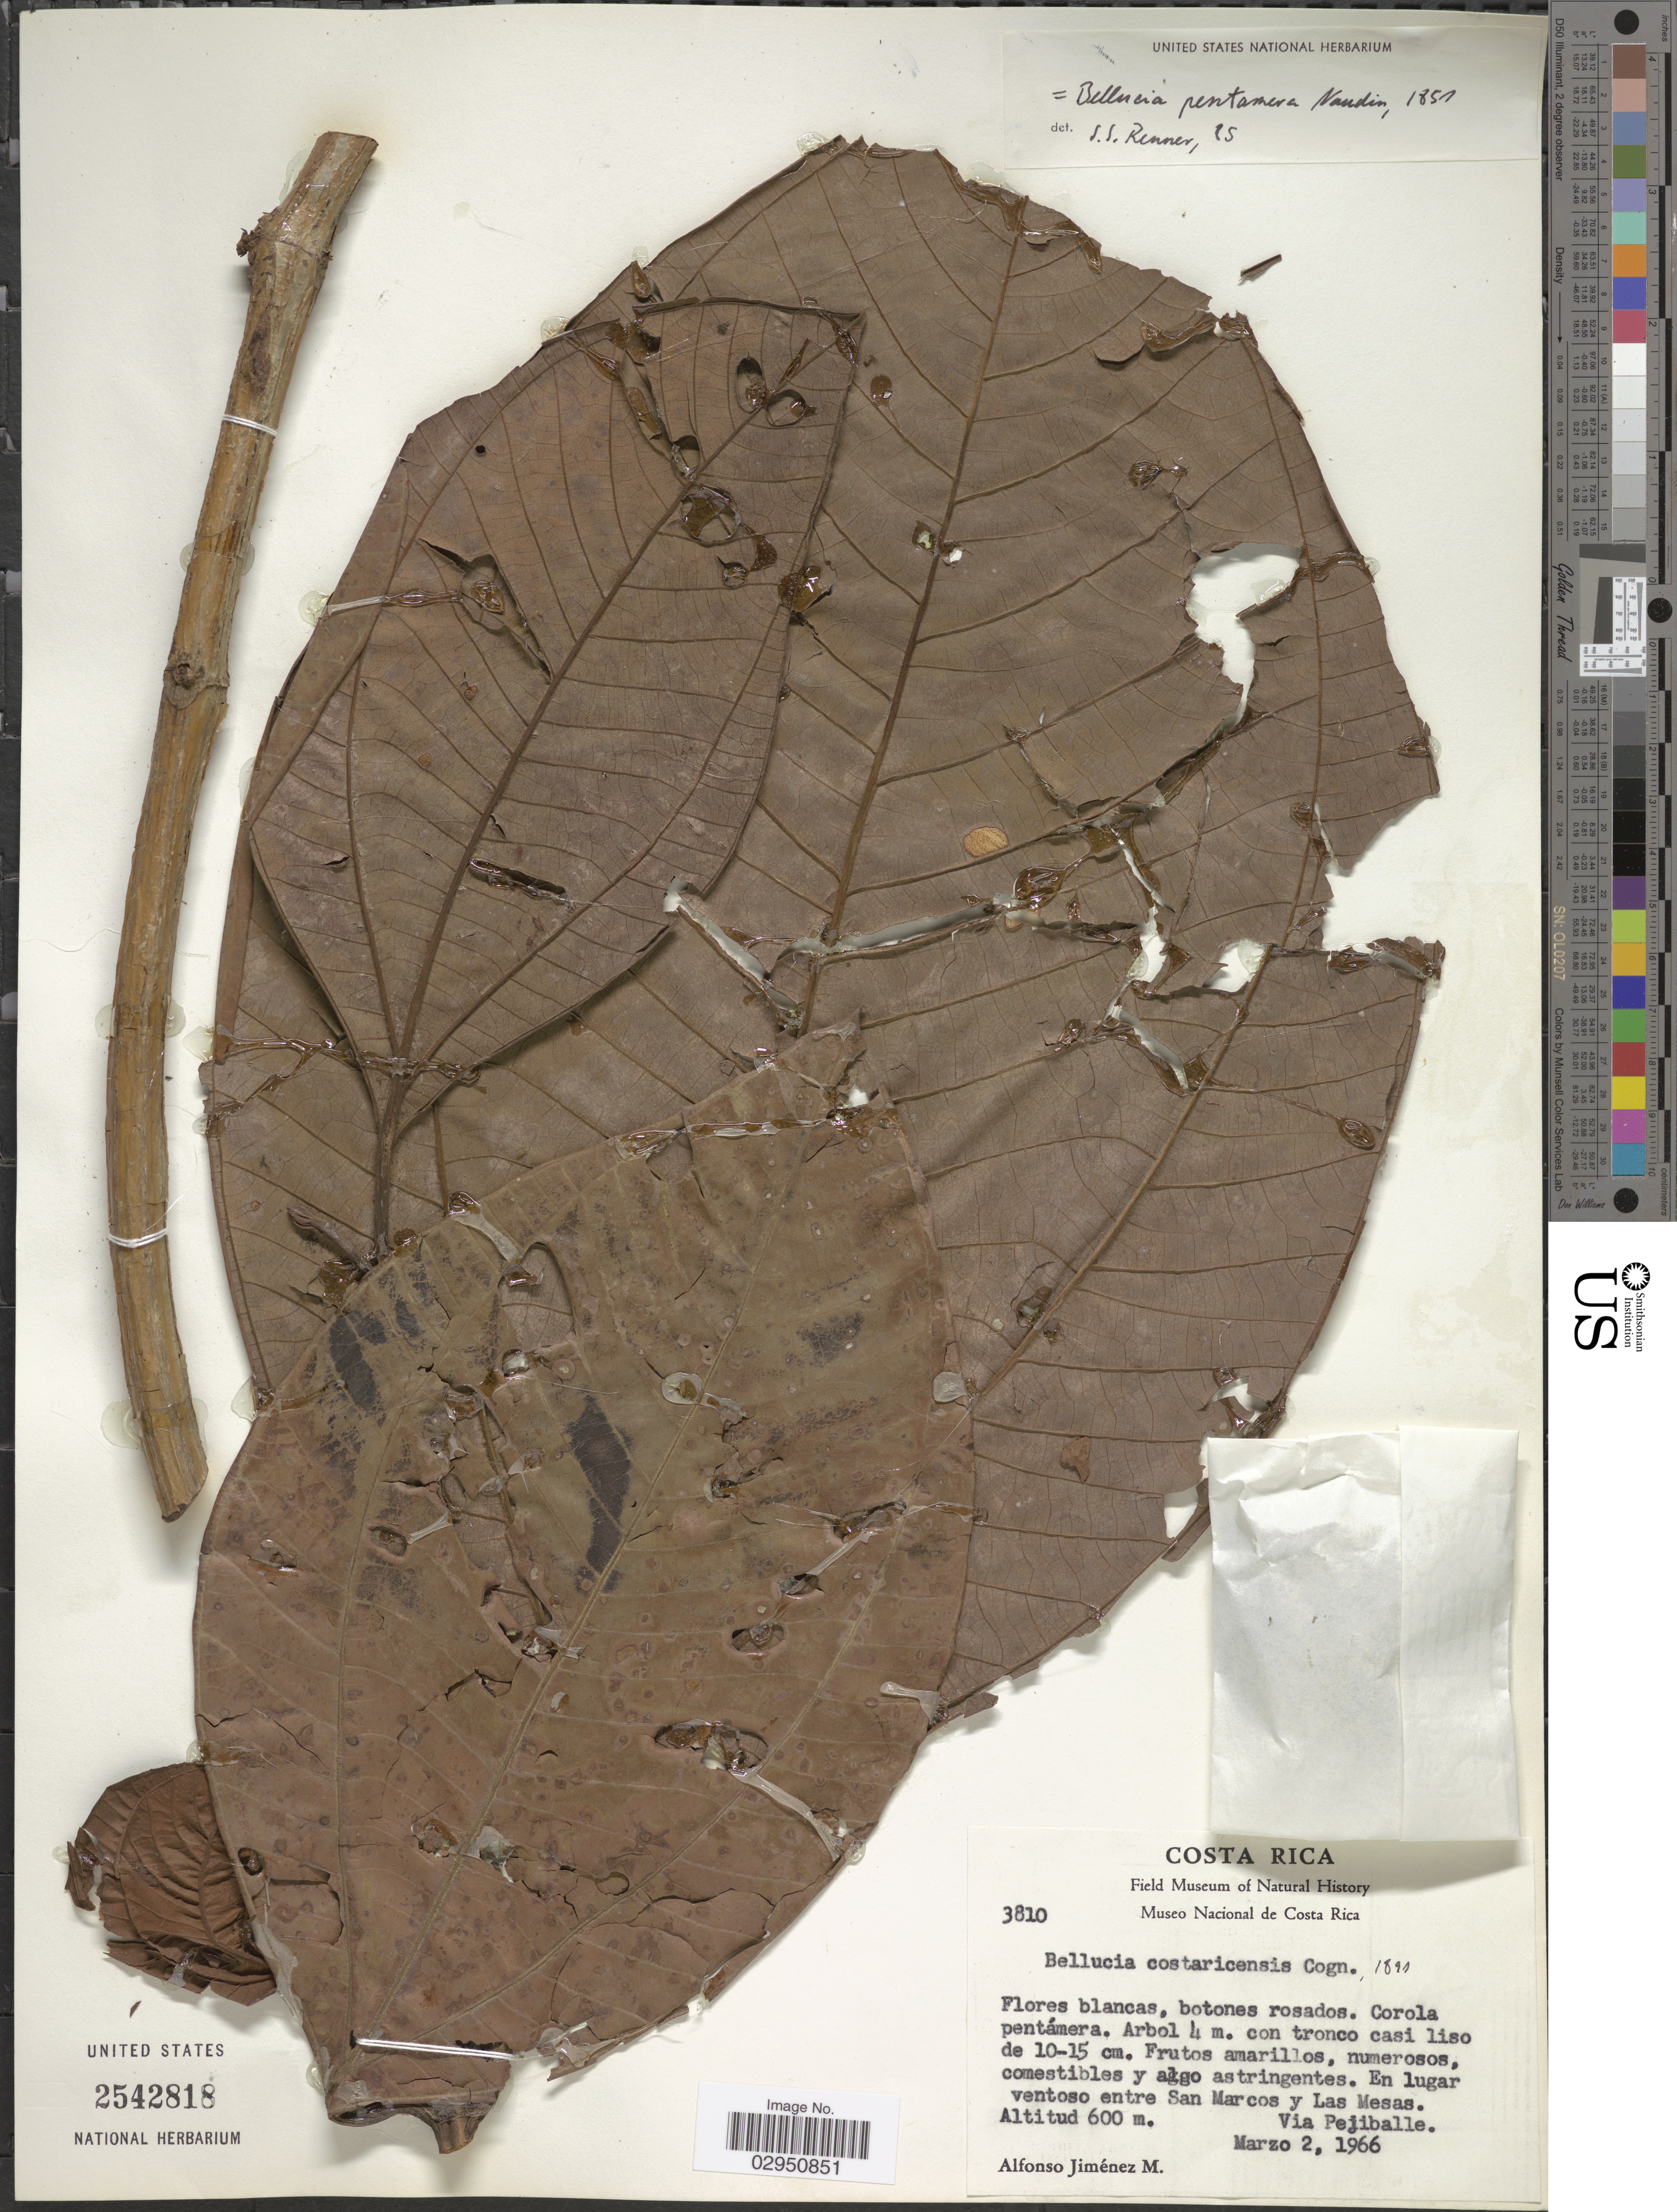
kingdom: Plantae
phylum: Tracheophyta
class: Magnoliopsida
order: Myrtales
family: Melastomataceae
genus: Bellucia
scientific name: Bellucia pentamera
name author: Naudin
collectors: A. Jimenez M.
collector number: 3810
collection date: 1966-03-02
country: Costa Rica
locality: En lugar ventoso entre San Marcos y Las Mesas. Via Pejiballe.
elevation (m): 600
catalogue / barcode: US 2542818